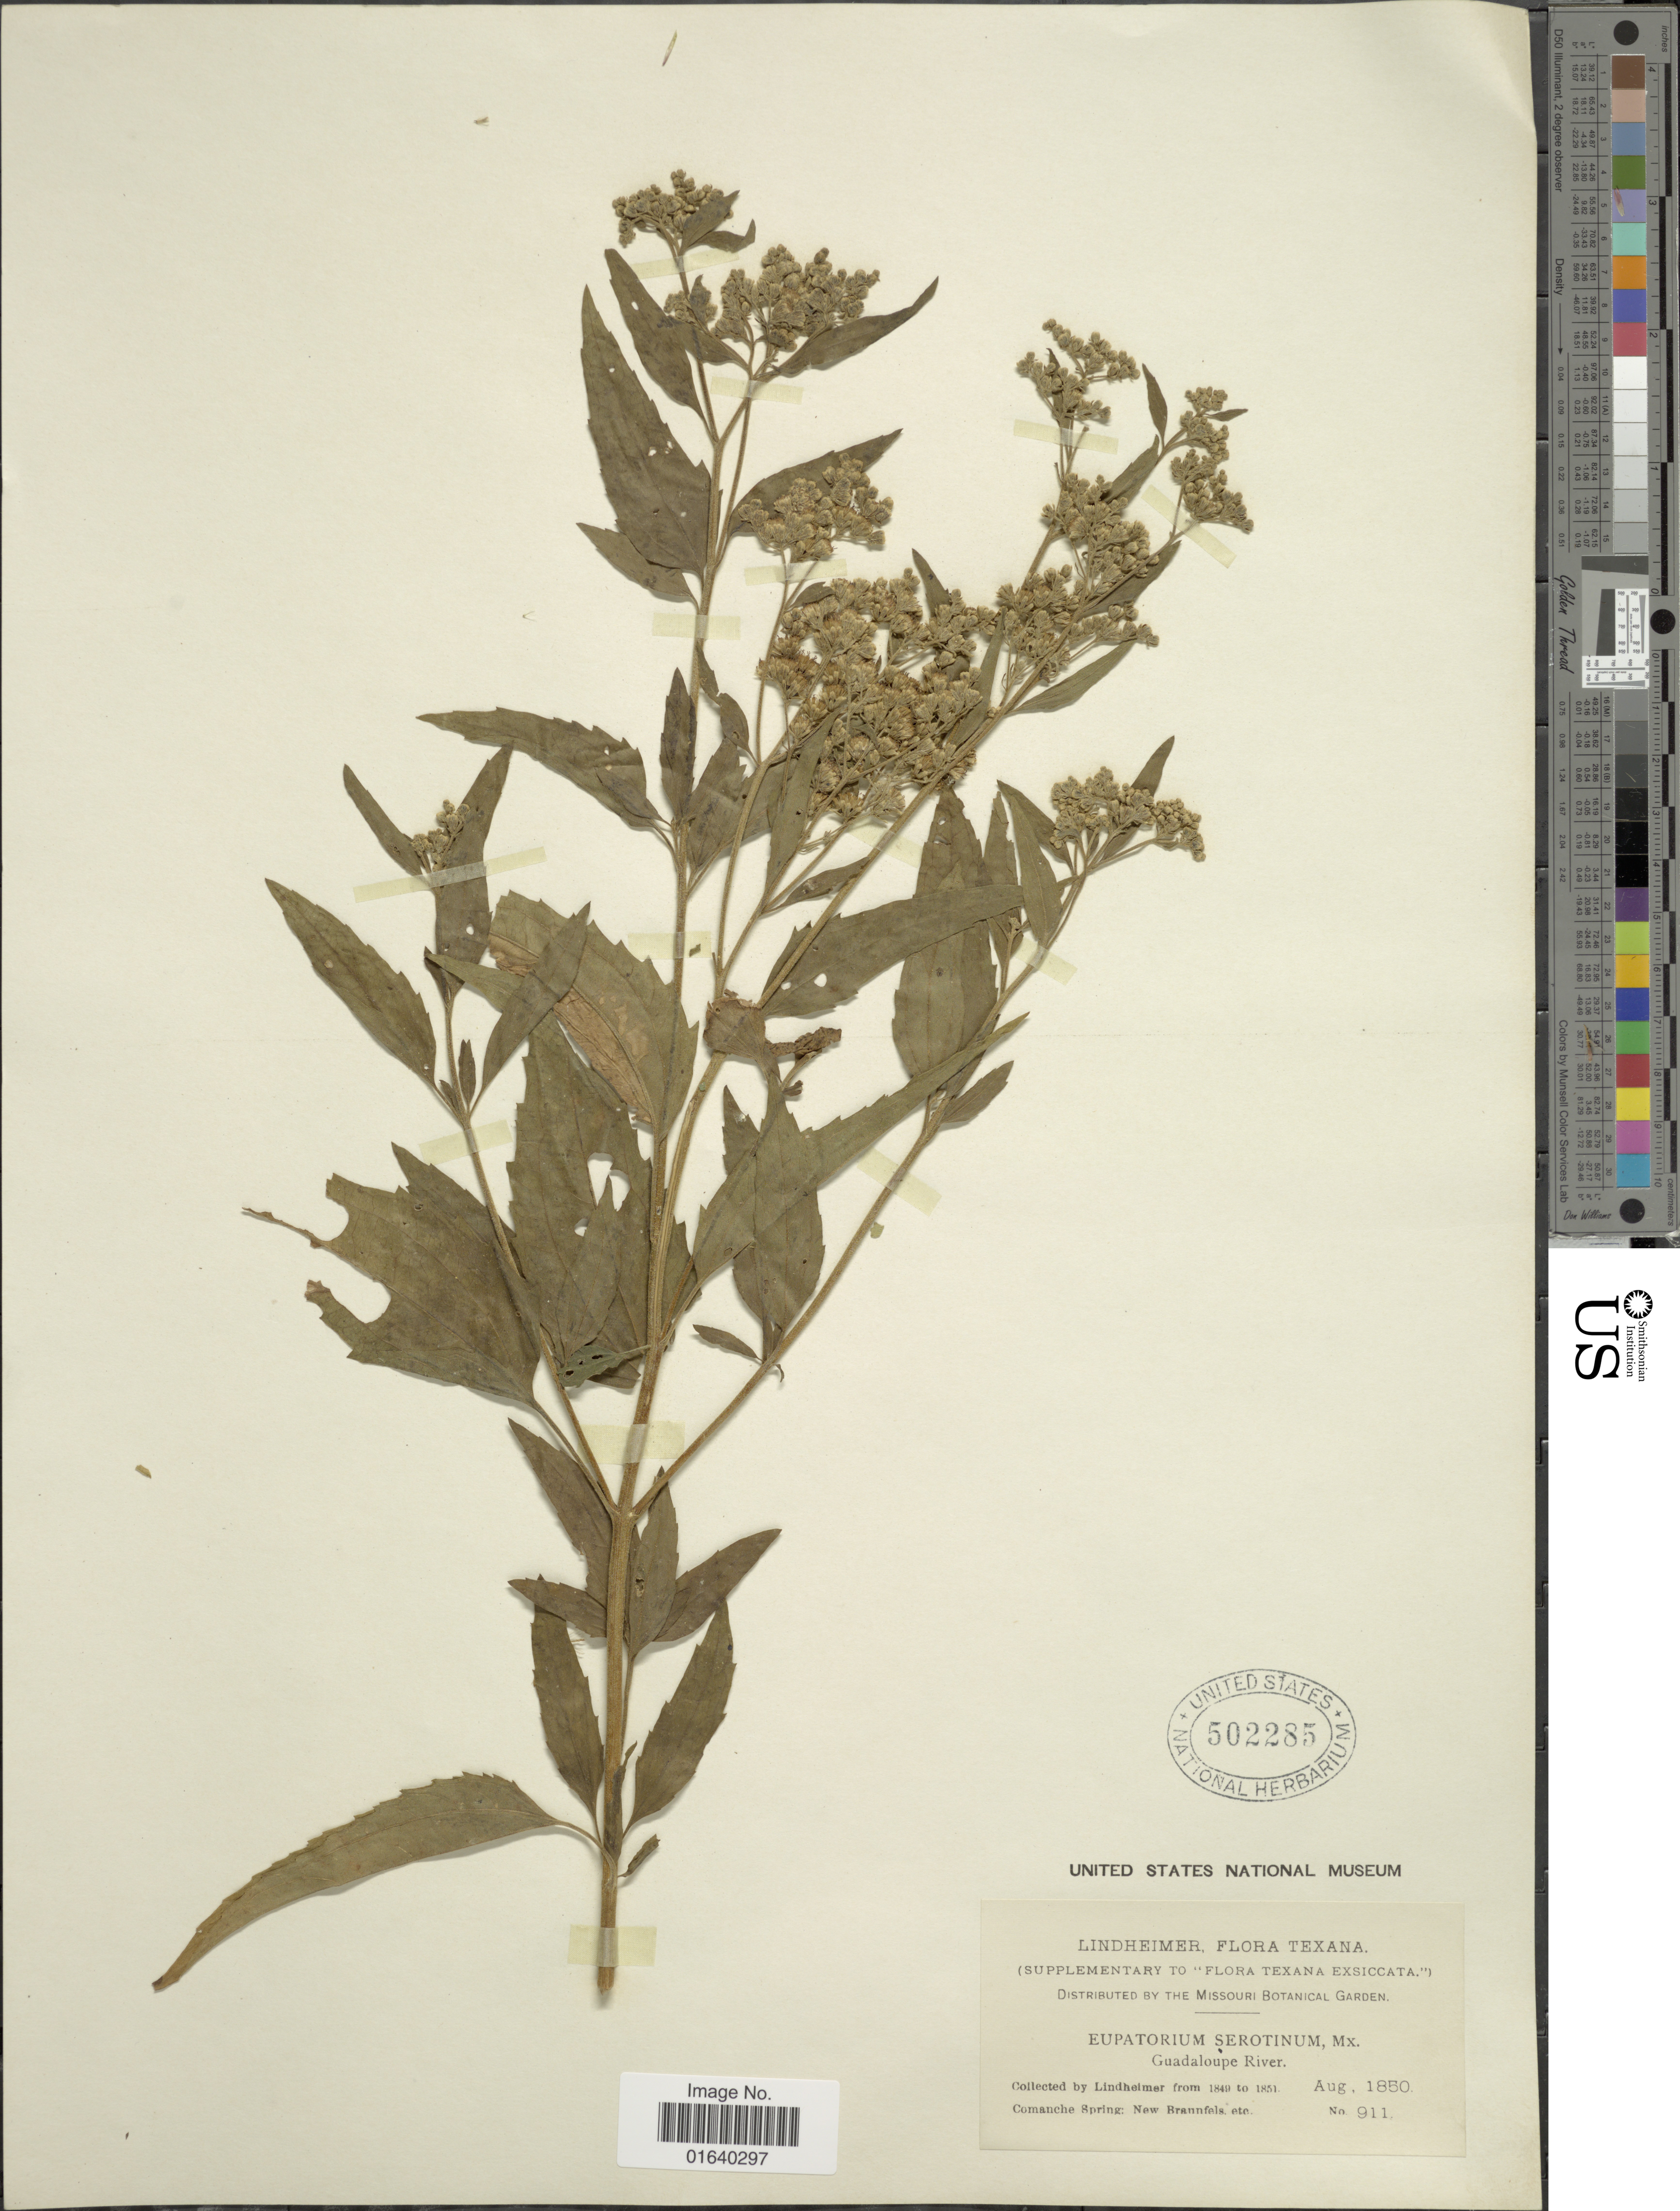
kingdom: Plantae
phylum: Tracheophyta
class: Magnoliopsida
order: Asterales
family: Asteraceae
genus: Eupatorium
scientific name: Eupatorium serotinum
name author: Michx.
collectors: -. Lindheimer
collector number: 911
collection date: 1850-08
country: United States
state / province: Texas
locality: Guadaloupe River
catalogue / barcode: US 502285